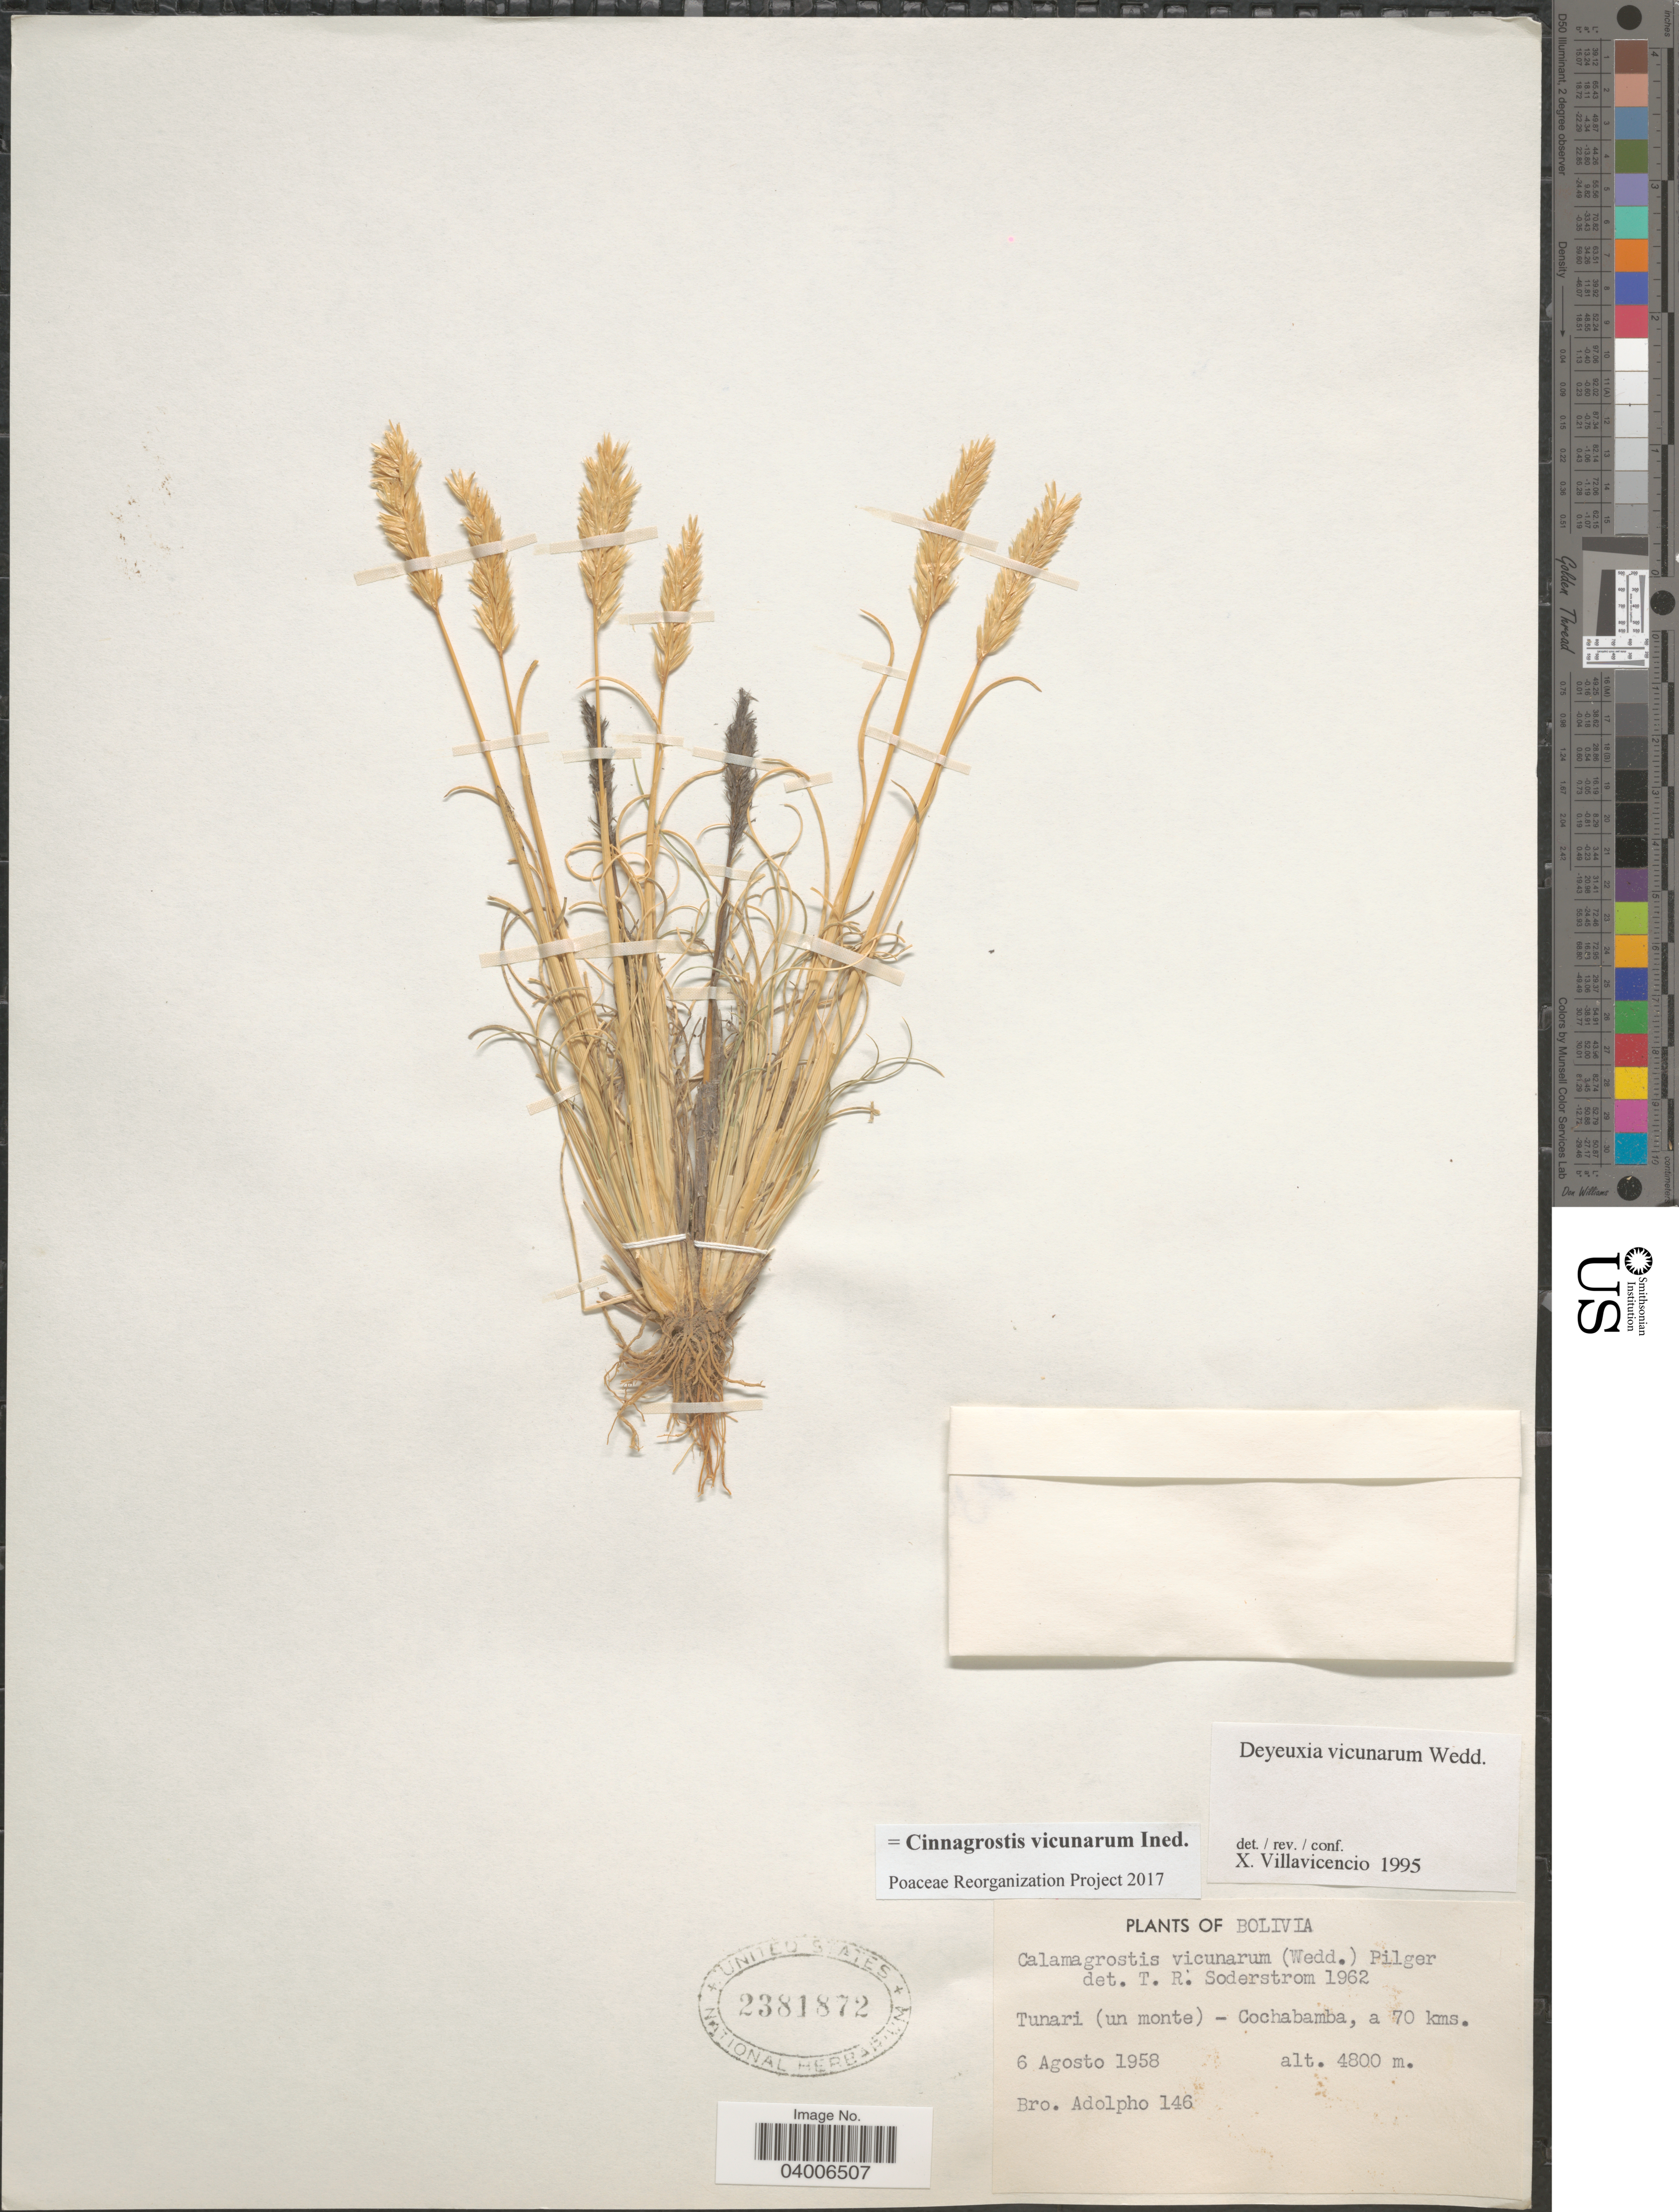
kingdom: Plantae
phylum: Tracheophyta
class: Liliopsida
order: Poales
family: Poaceae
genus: Cinnagrostis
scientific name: Cinnagrostis vicunarum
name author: (Wedd.) P.M. Peterson et al.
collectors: Bro. Adolpho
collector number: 146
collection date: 1958-08-06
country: Bolivia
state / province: Cochabamba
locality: Tunari (un monte) - Cochabamba, a 70 kms.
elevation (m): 4800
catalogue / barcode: US 2381872